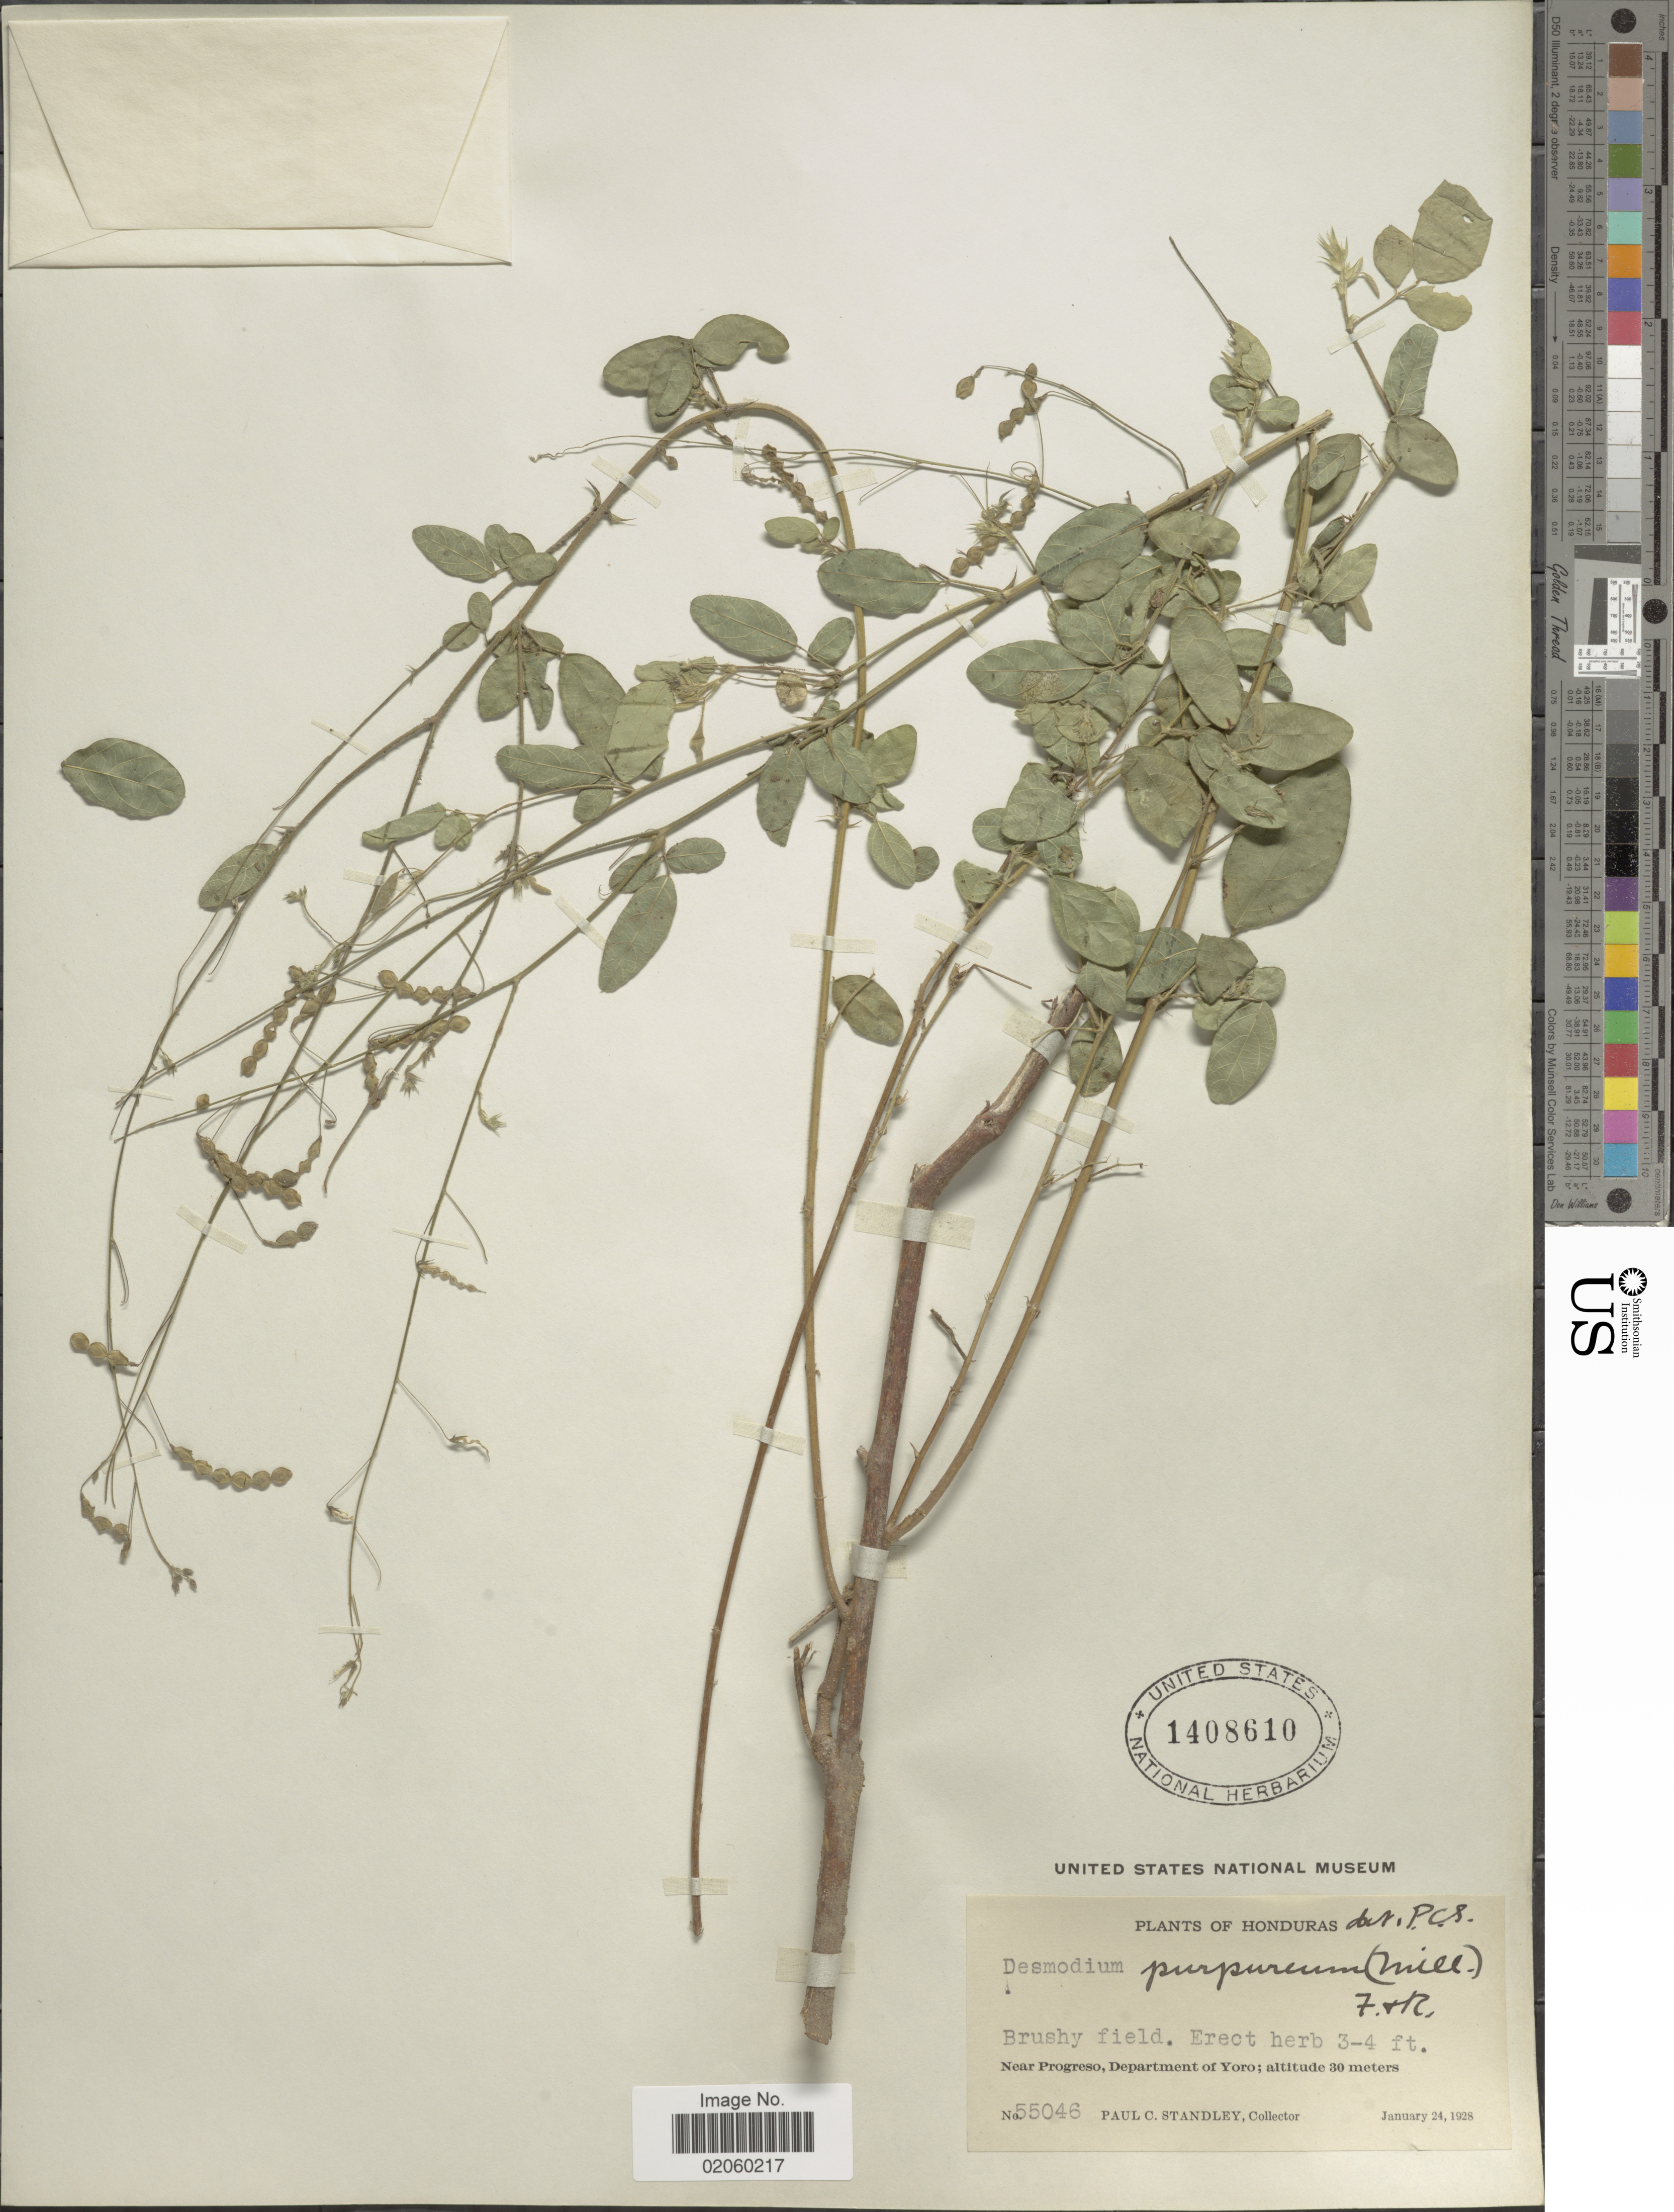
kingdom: Plantae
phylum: Tracheophyta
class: Magnoliopsida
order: Fabales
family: Fabaceae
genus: Desmodium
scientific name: Desmodium tortuosum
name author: (Sw.) DC.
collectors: P. C. Standley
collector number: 55046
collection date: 1928-01-24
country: Honduras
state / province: Yoro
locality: Near Progreso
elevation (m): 30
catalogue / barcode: US 1408610